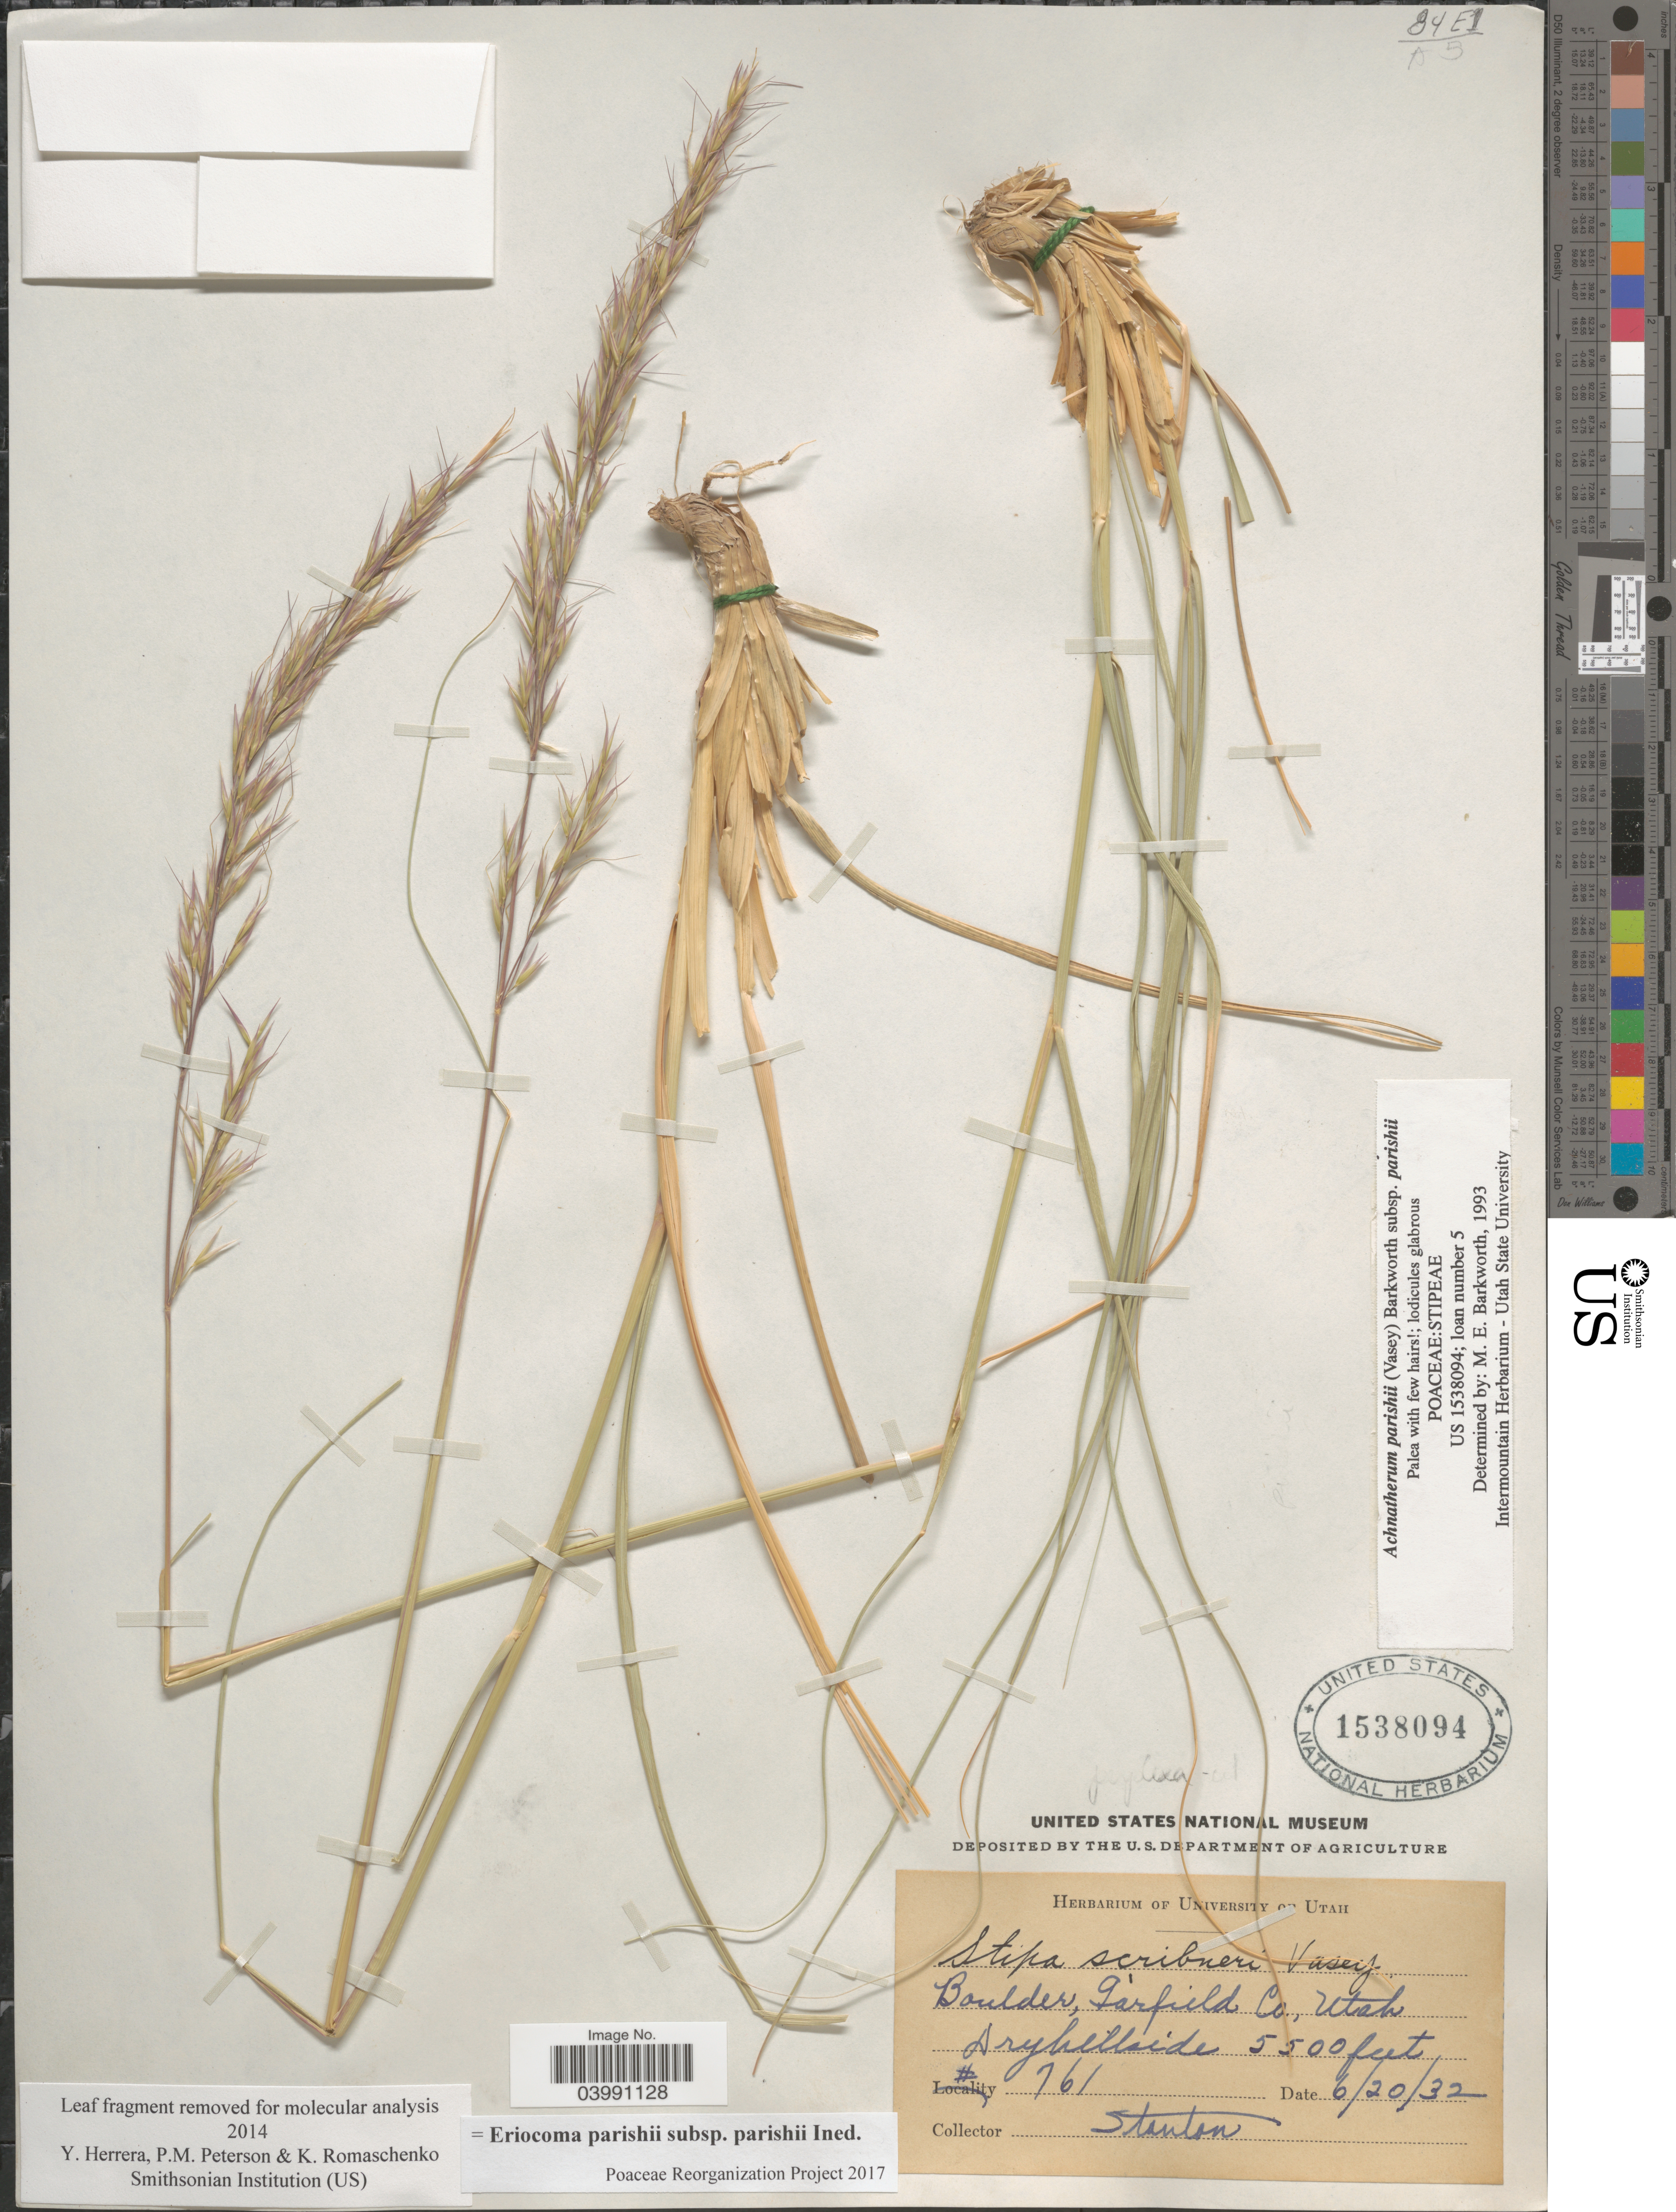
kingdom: Plantae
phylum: Tracheophyta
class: Liliopsida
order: Poales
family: Poaceae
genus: Eriocoma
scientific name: Eriocoma parishii subsp. parishii ined.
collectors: E. M. Stanton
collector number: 761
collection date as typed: Transcribed d/m/y: 20/6/32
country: United States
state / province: Utah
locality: Boulder, Garfield Co.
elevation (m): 1676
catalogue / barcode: US 1538094